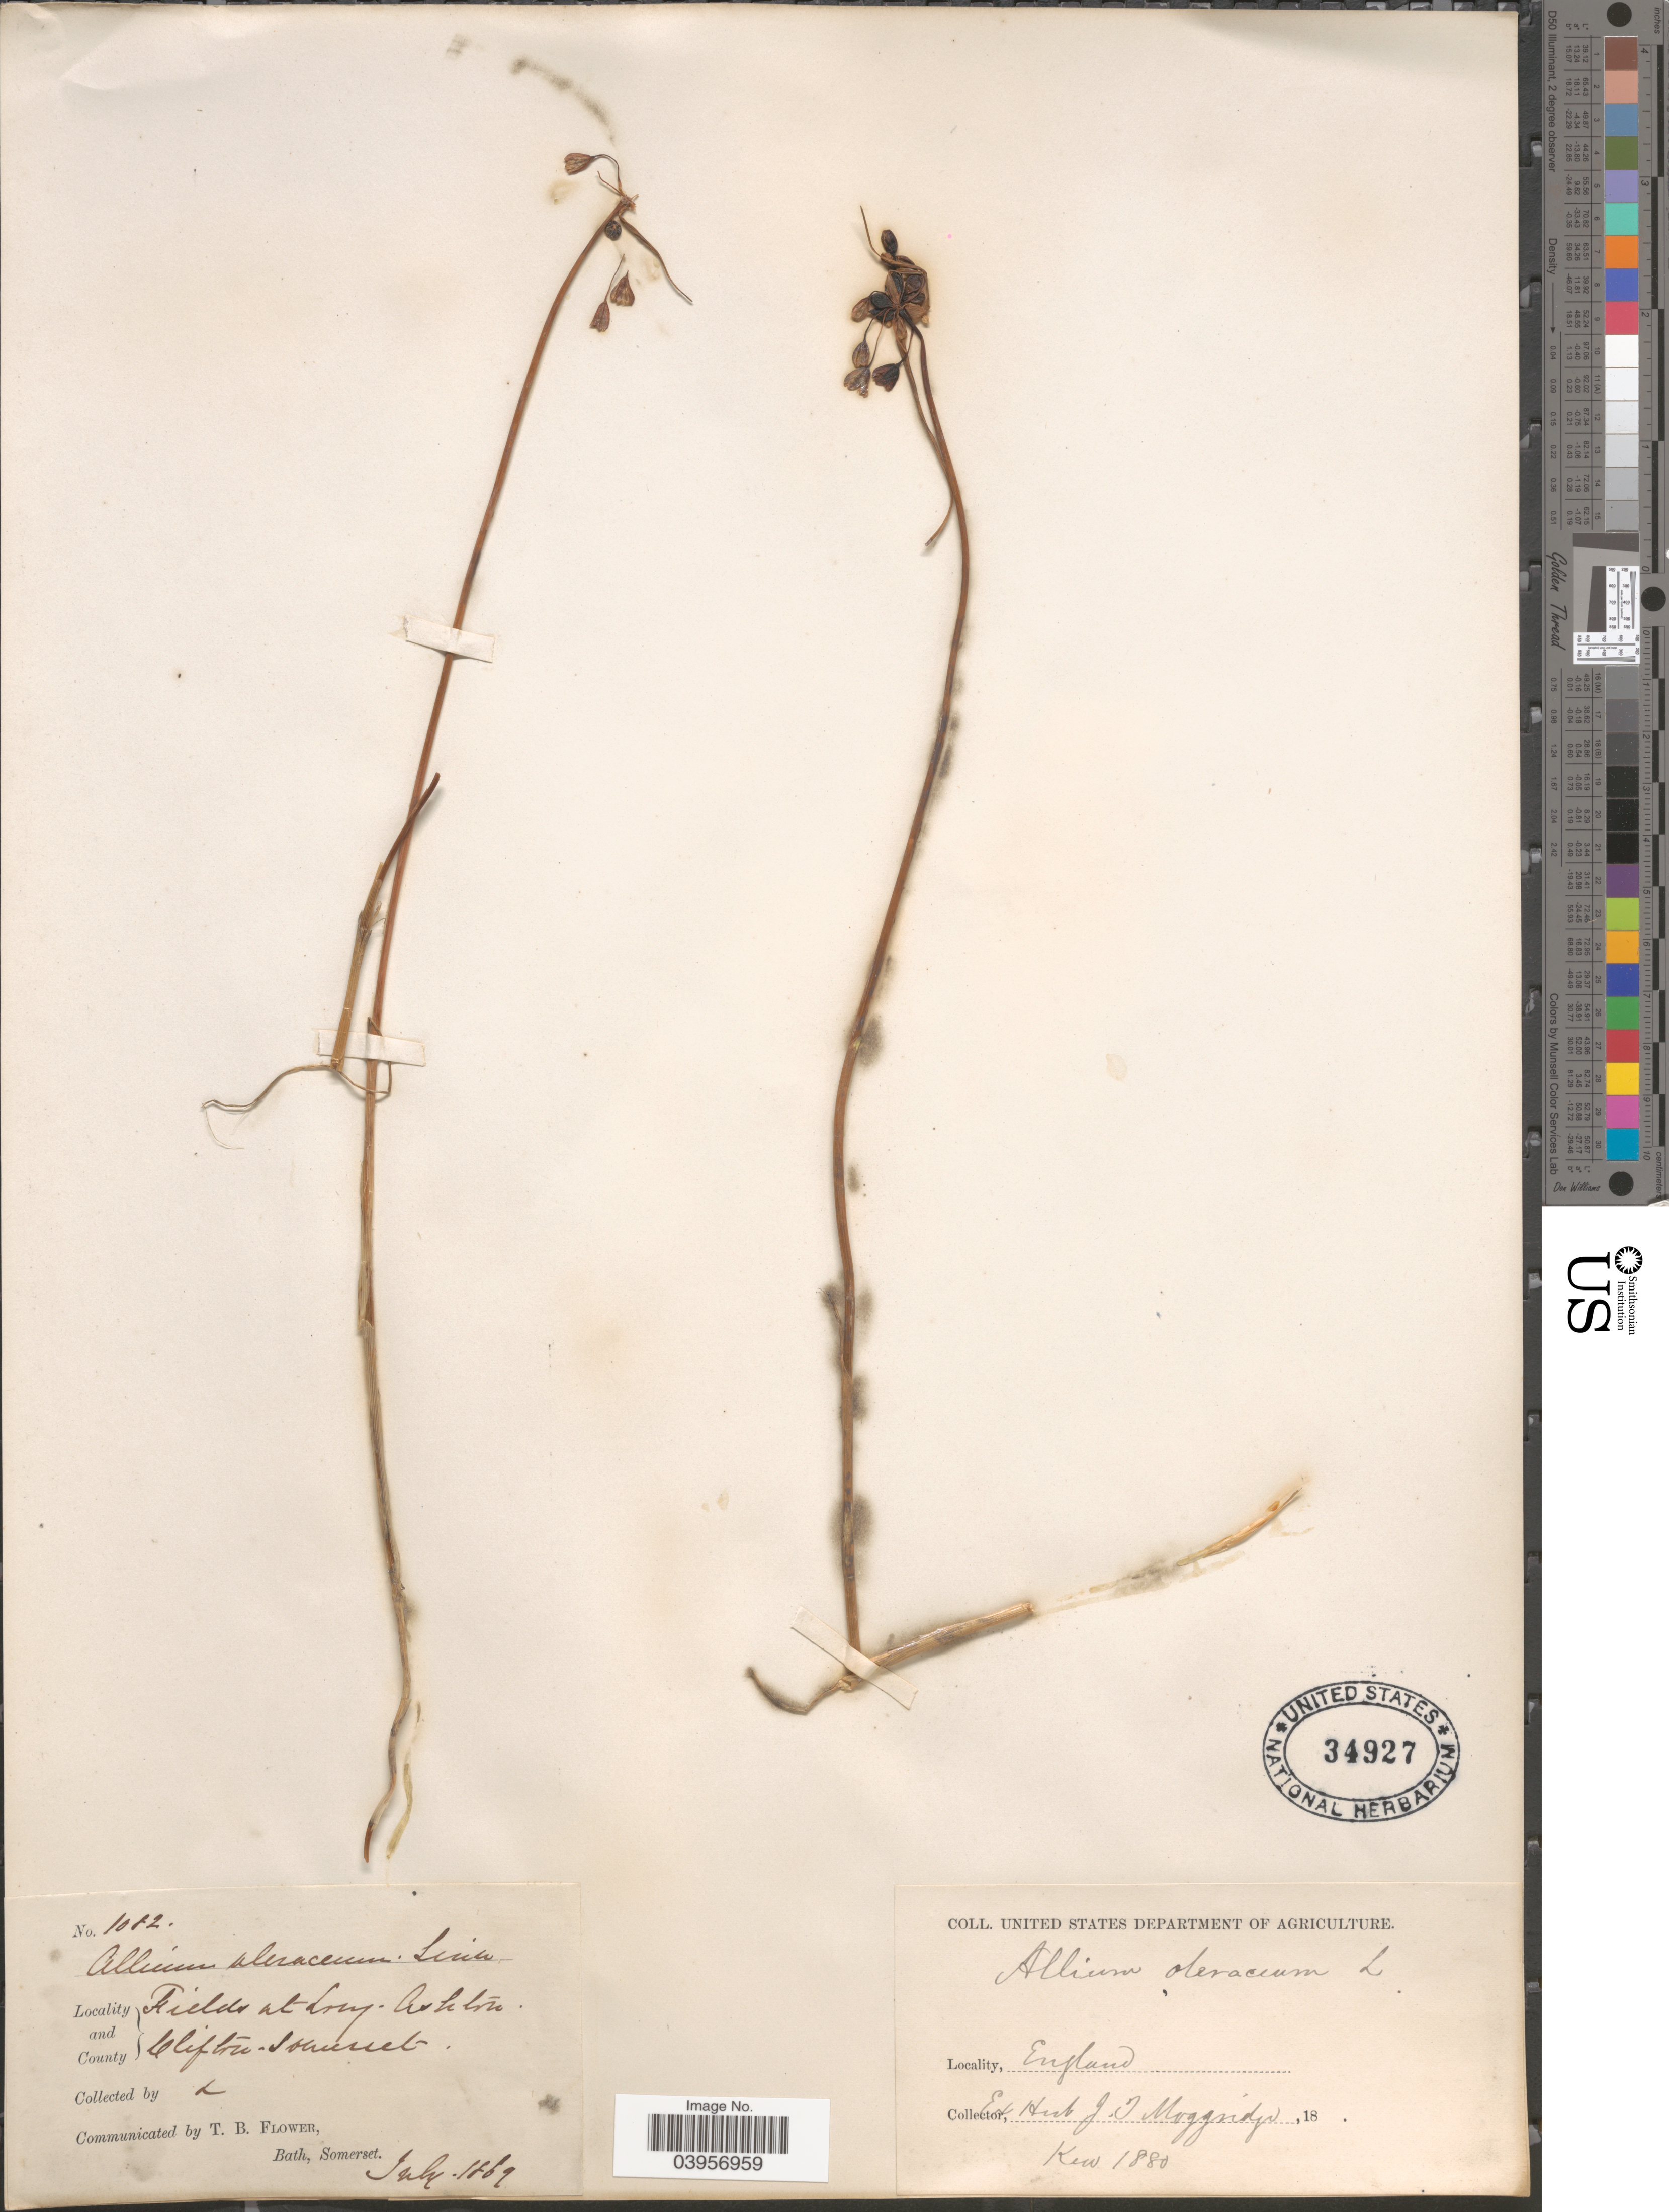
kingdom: Plantae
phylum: Tracheophyta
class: Liliopsida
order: Asparagales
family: Amaryllidaceae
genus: Allium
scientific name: Allium oleraceum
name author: L.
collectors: T. Flower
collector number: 1082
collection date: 1869-07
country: United Kingdom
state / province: England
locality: Fields at Long Ashton. County Clifton. Somerset.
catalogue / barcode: US 34927